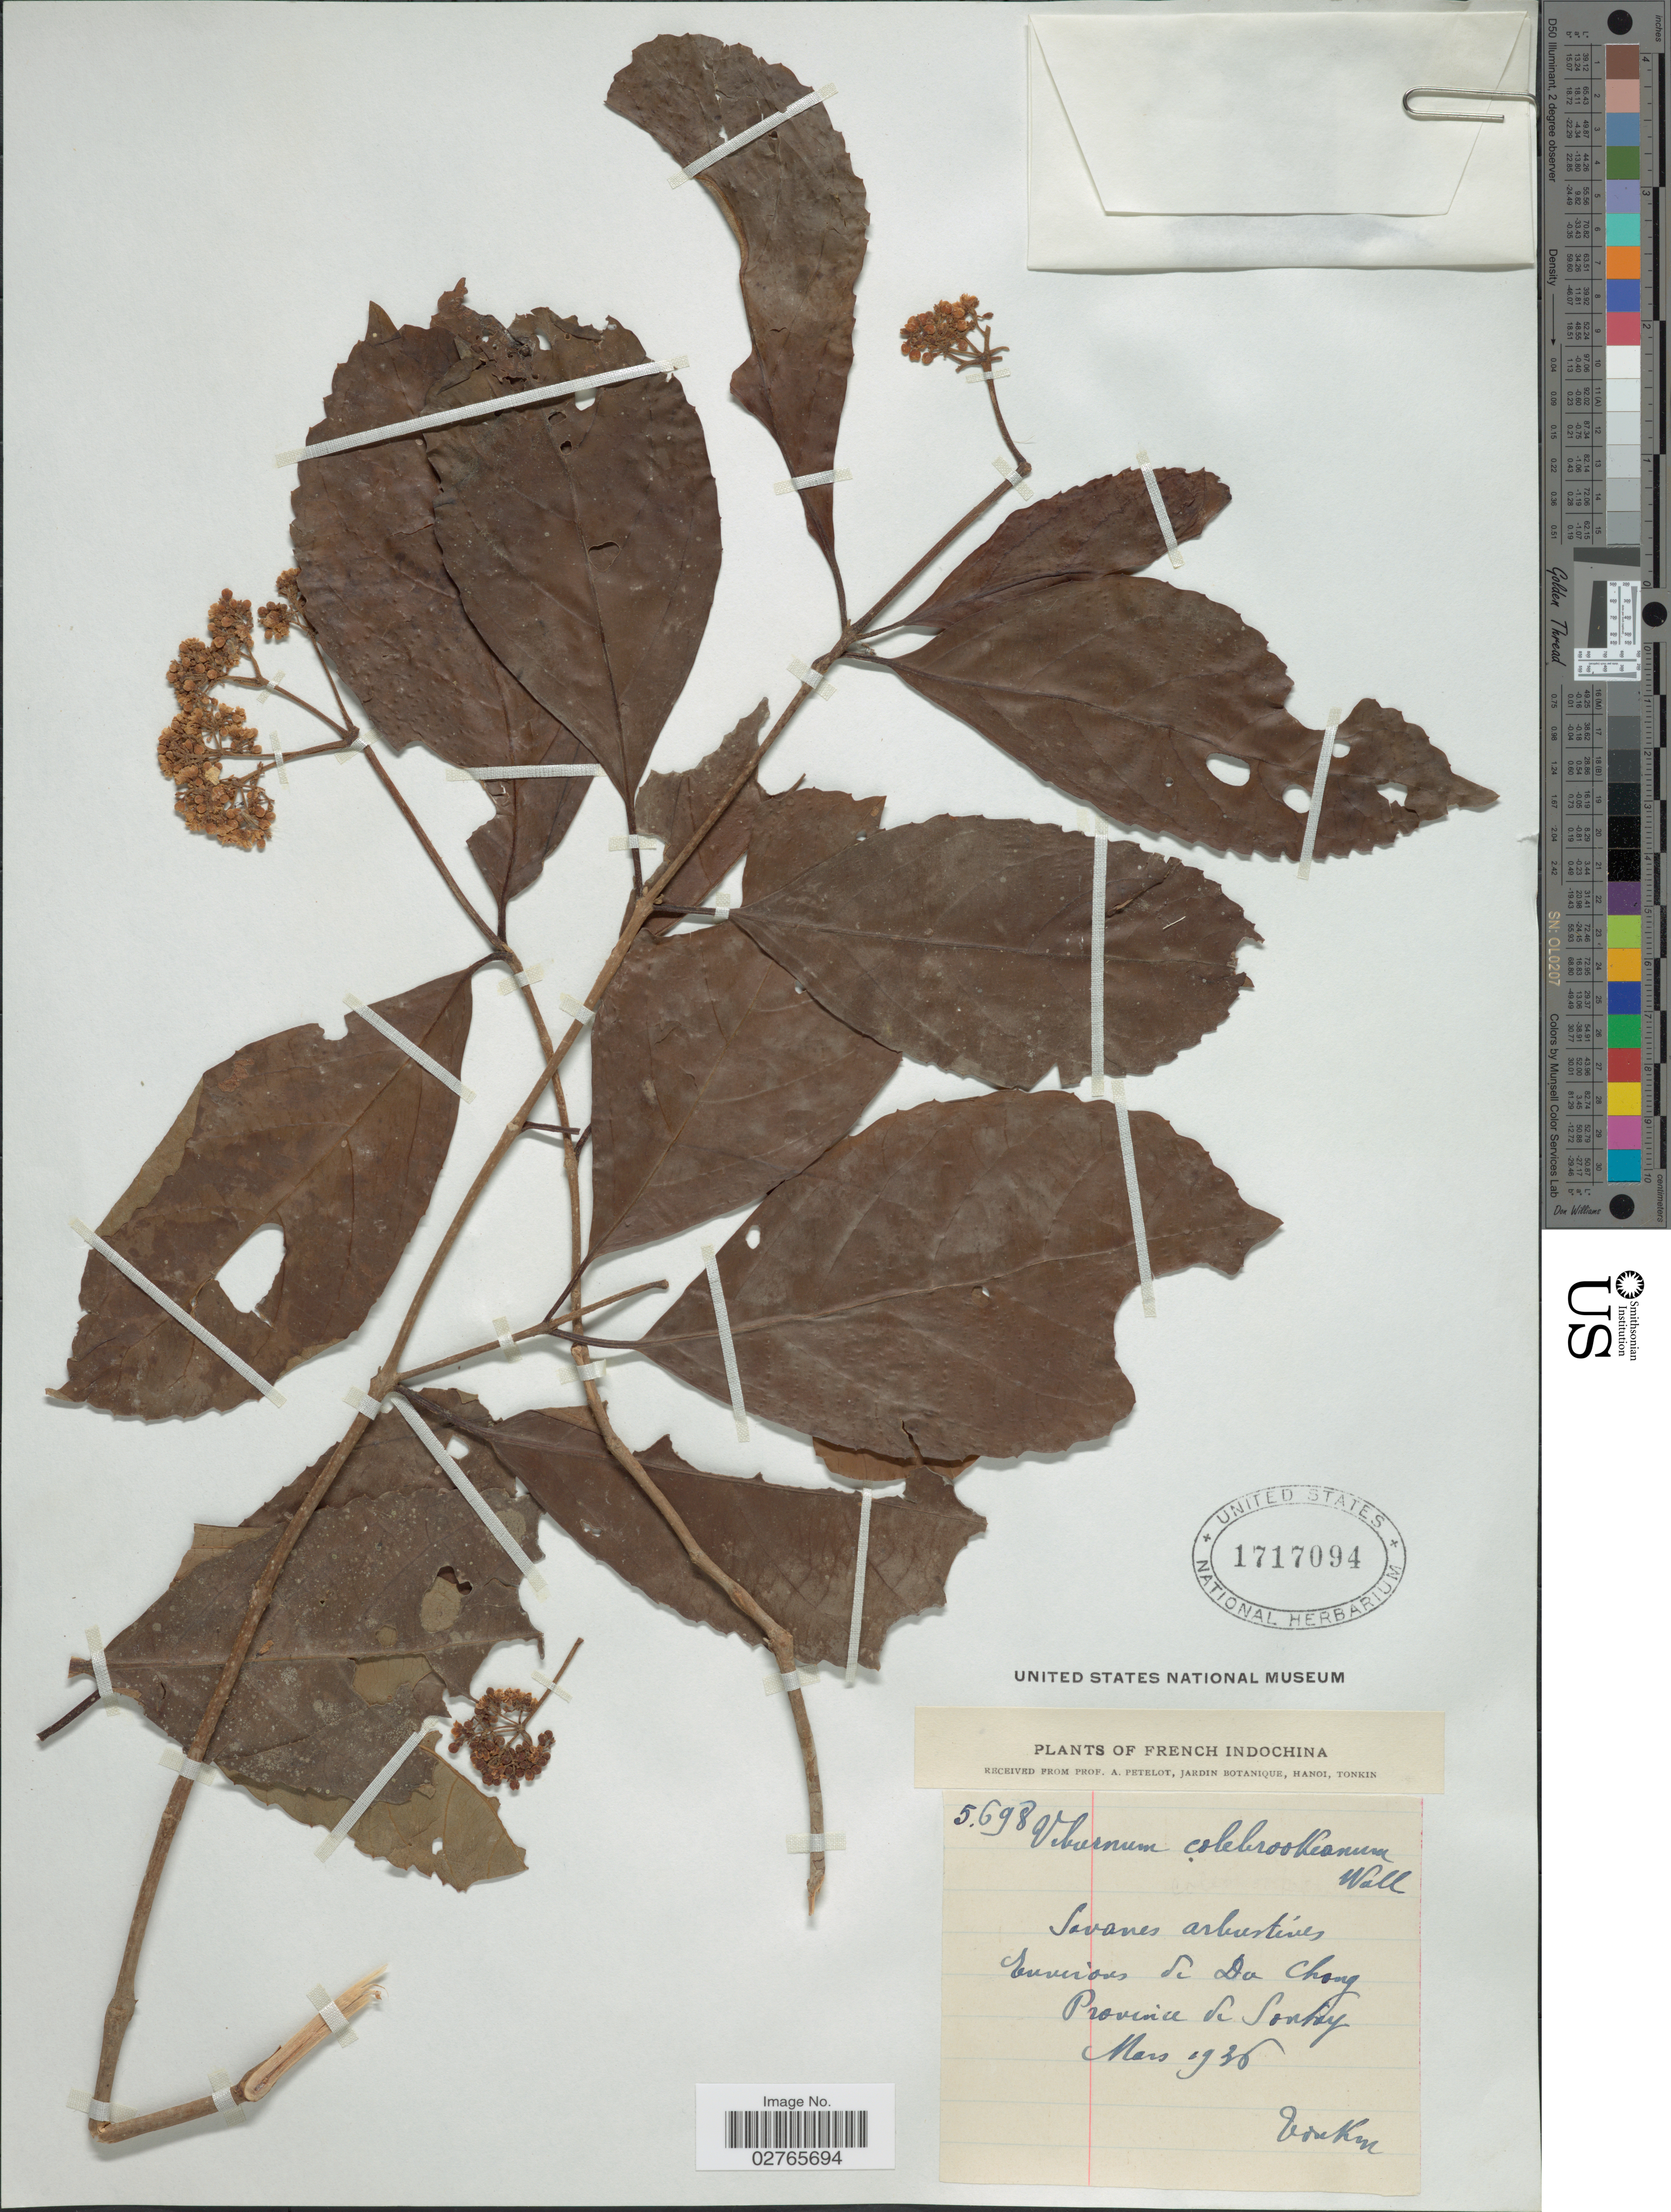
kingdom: Plantae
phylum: Tracheophyta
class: Magnoliopsida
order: Dipsacales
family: Viburnaceae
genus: Viburnum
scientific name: Viburnum colebrookeanum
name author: Wall. ex DC.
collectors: A. Petelot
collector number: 5698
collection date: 1936-03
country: Vietnam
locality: French Indochina. Environs de Da Chong, Province de Sonhey [interpreted]. Ton Kin.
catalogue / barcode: US 1717094